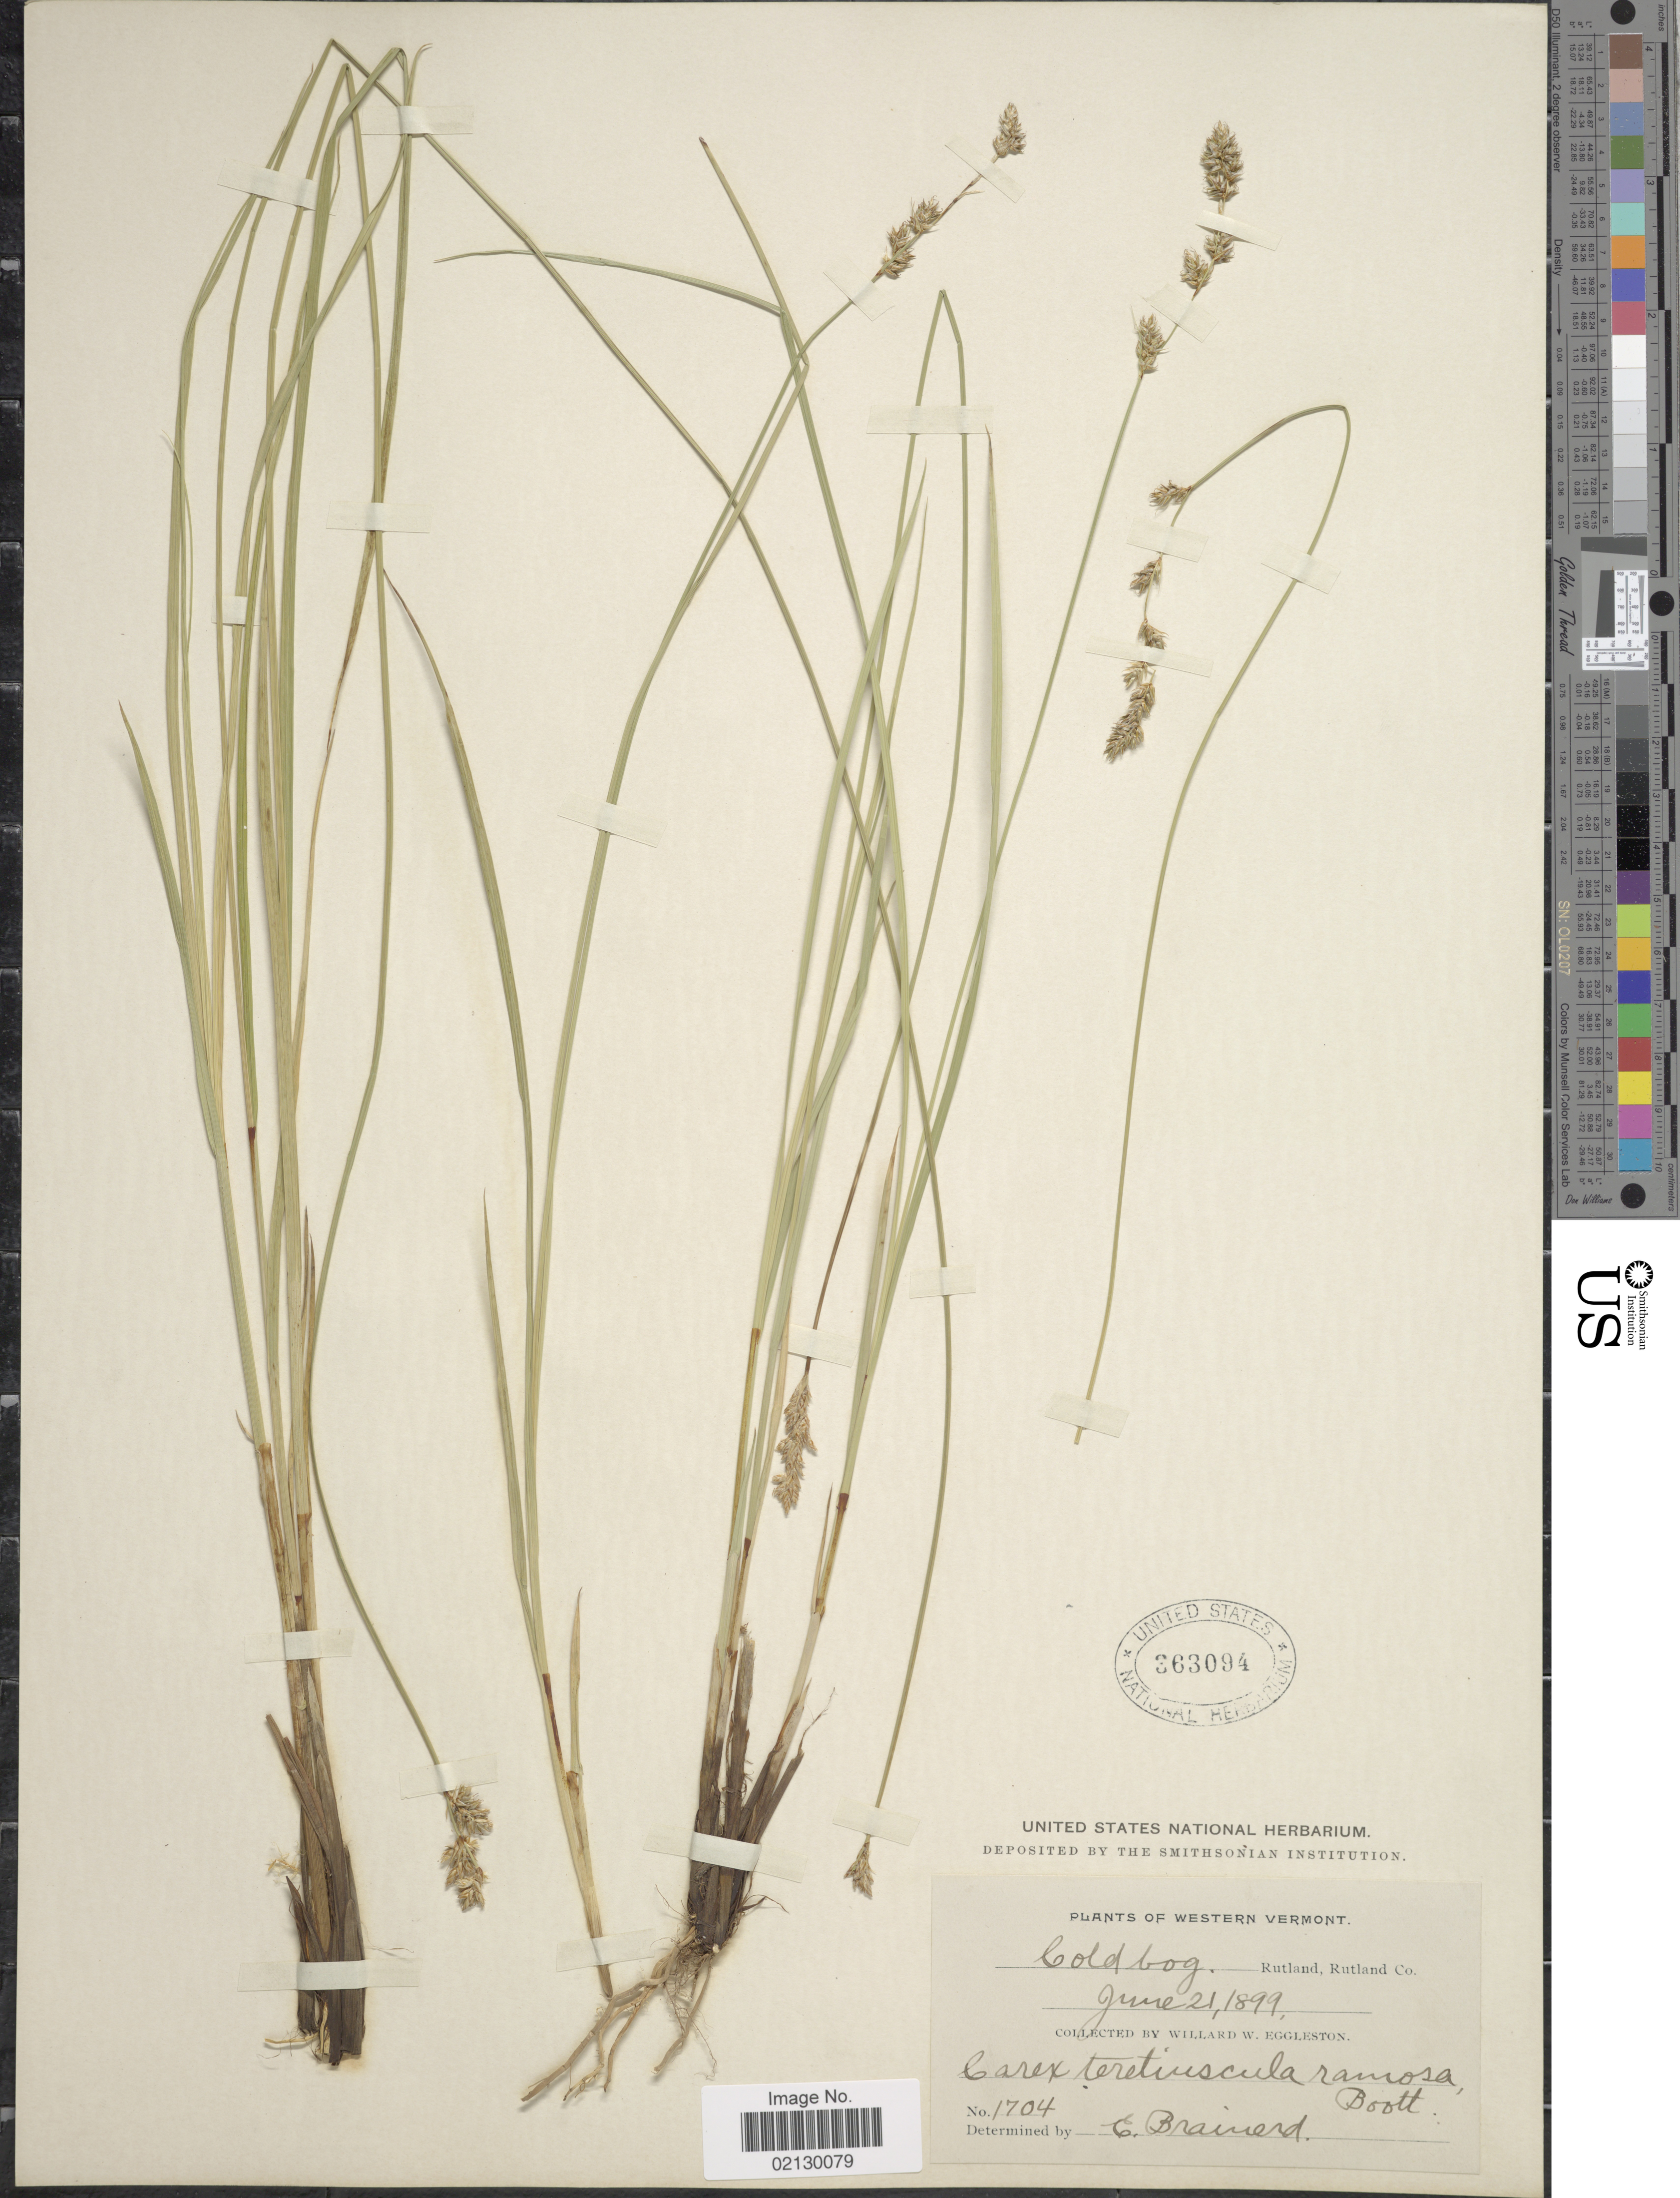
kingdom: Plantae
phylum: Tracheophyta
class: Liliopsida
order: Poales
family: Cyperaceae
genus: Carex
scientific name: Carex prairea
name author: Dewey ex Alph. Wood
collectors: W. W. Eggleston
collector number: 1704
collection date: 1899-06-21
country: United States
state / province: Vermont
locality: Western Vrmont, Cold bog, Rutland, Rutland Co.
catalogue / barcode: US 363094